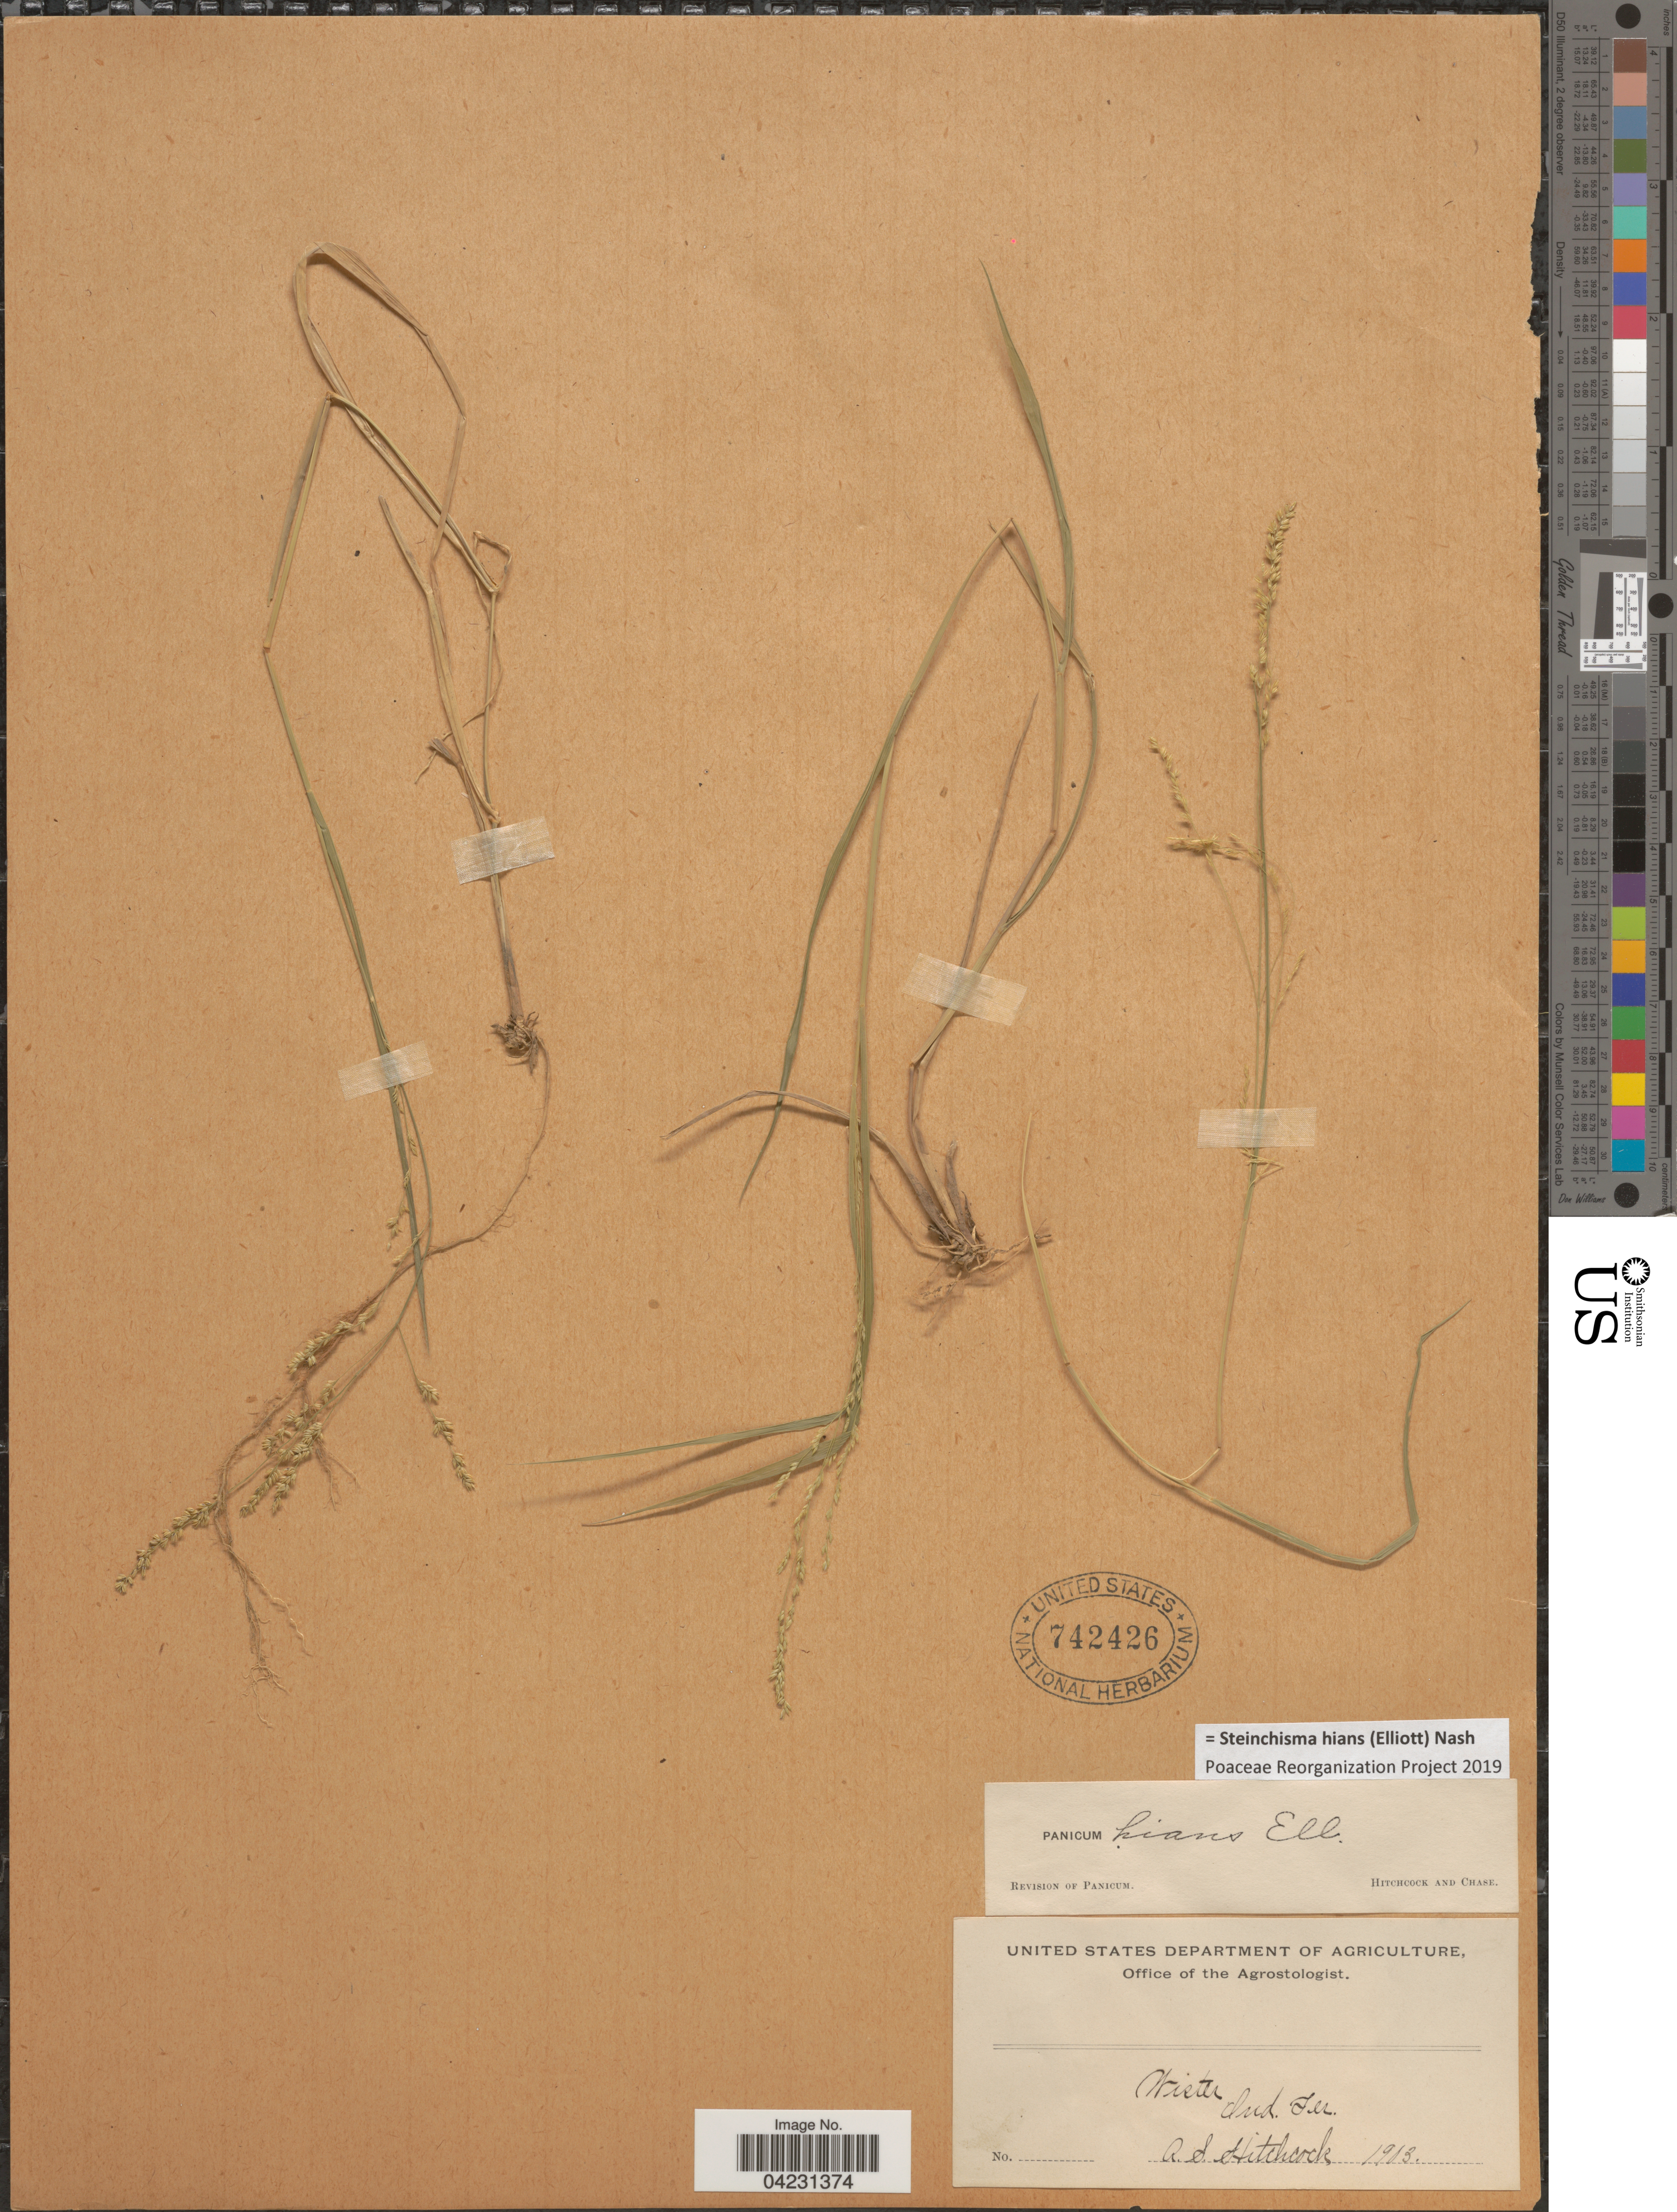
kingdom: Plantae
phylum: Tracheophyta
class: Liliopsida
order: Poales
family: Poaceae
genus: Steinchisma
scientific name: Steinchisma hians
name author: (Elliott) Nash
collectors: A. S. Hitchcock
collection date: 1903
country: United States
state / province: Oklahoma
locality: Wister. Ind. Ter.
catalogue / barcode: US 742426